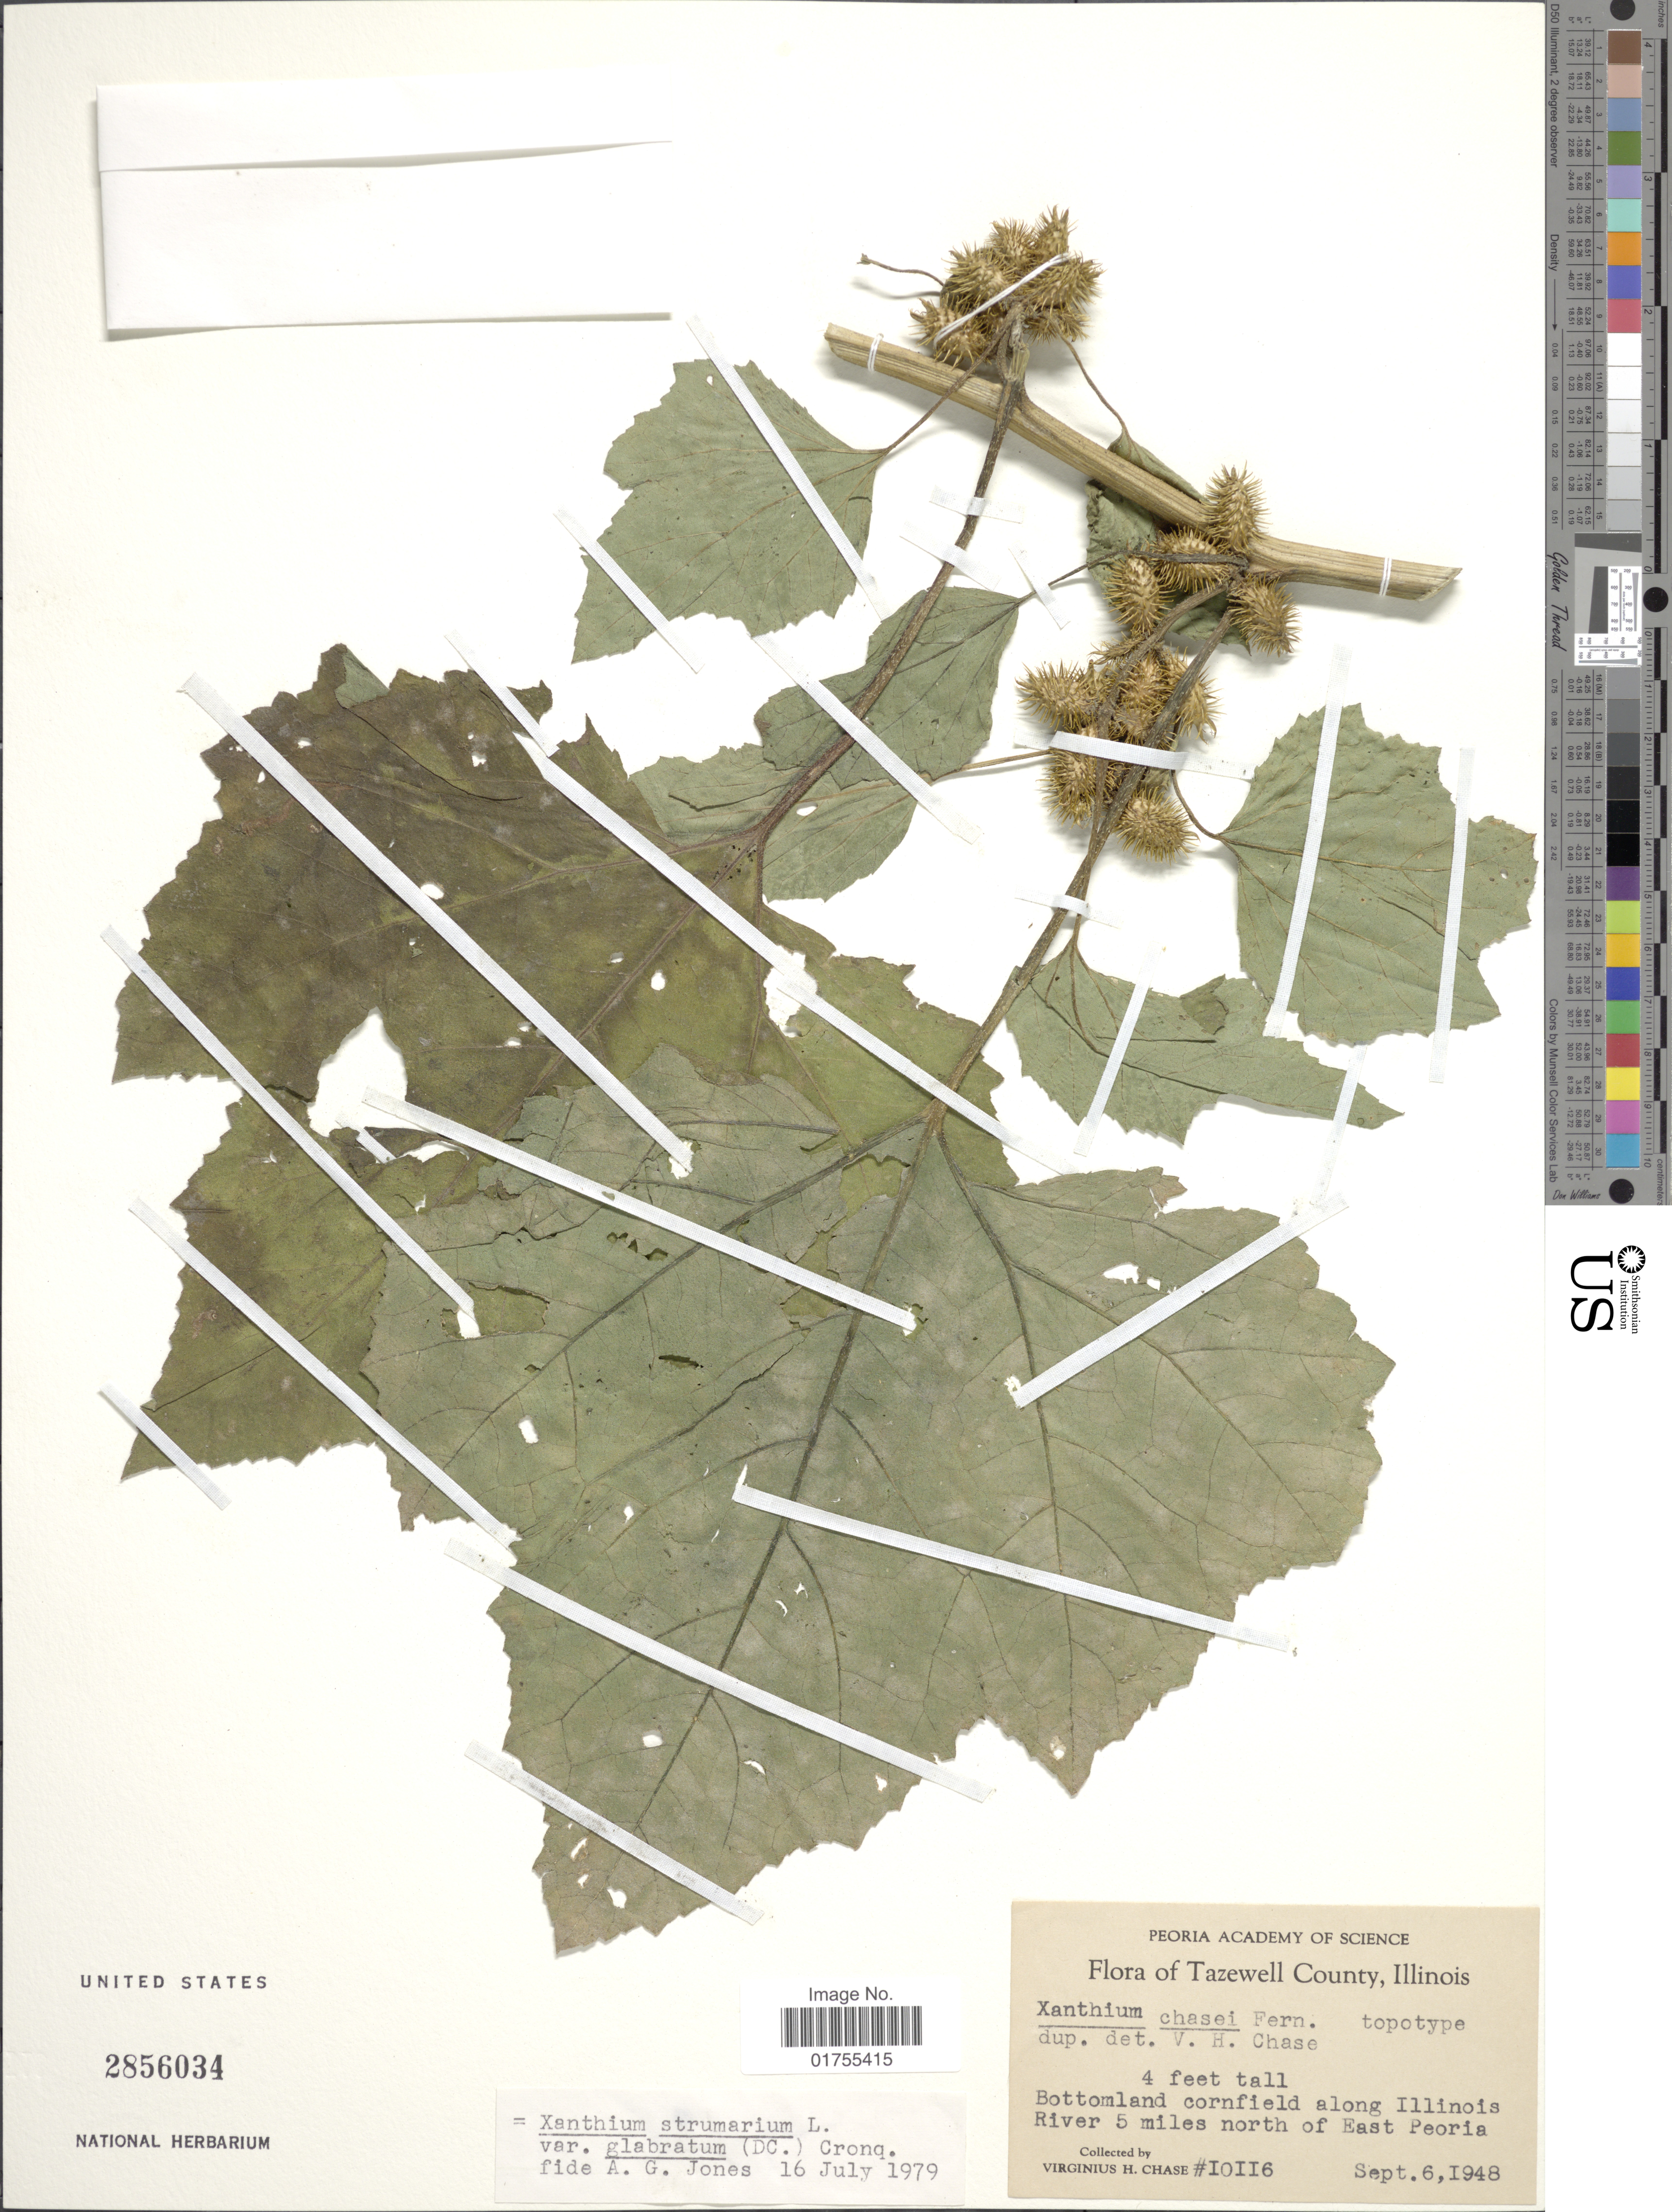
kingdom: Plantae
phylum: Tracheophyta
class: Magnoliopsida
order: Asterales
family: Asteraceae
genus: Xanthium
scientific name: Xanthium strumarium var. glabratum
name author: Mill.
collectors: V. H. Chase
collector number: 10116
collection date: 1948-09-06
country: United States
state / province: Illinois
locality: Tazewell County, Bottomland cornfield along Illinois River 5 miles north of East Peoria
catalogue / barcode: US 2856034